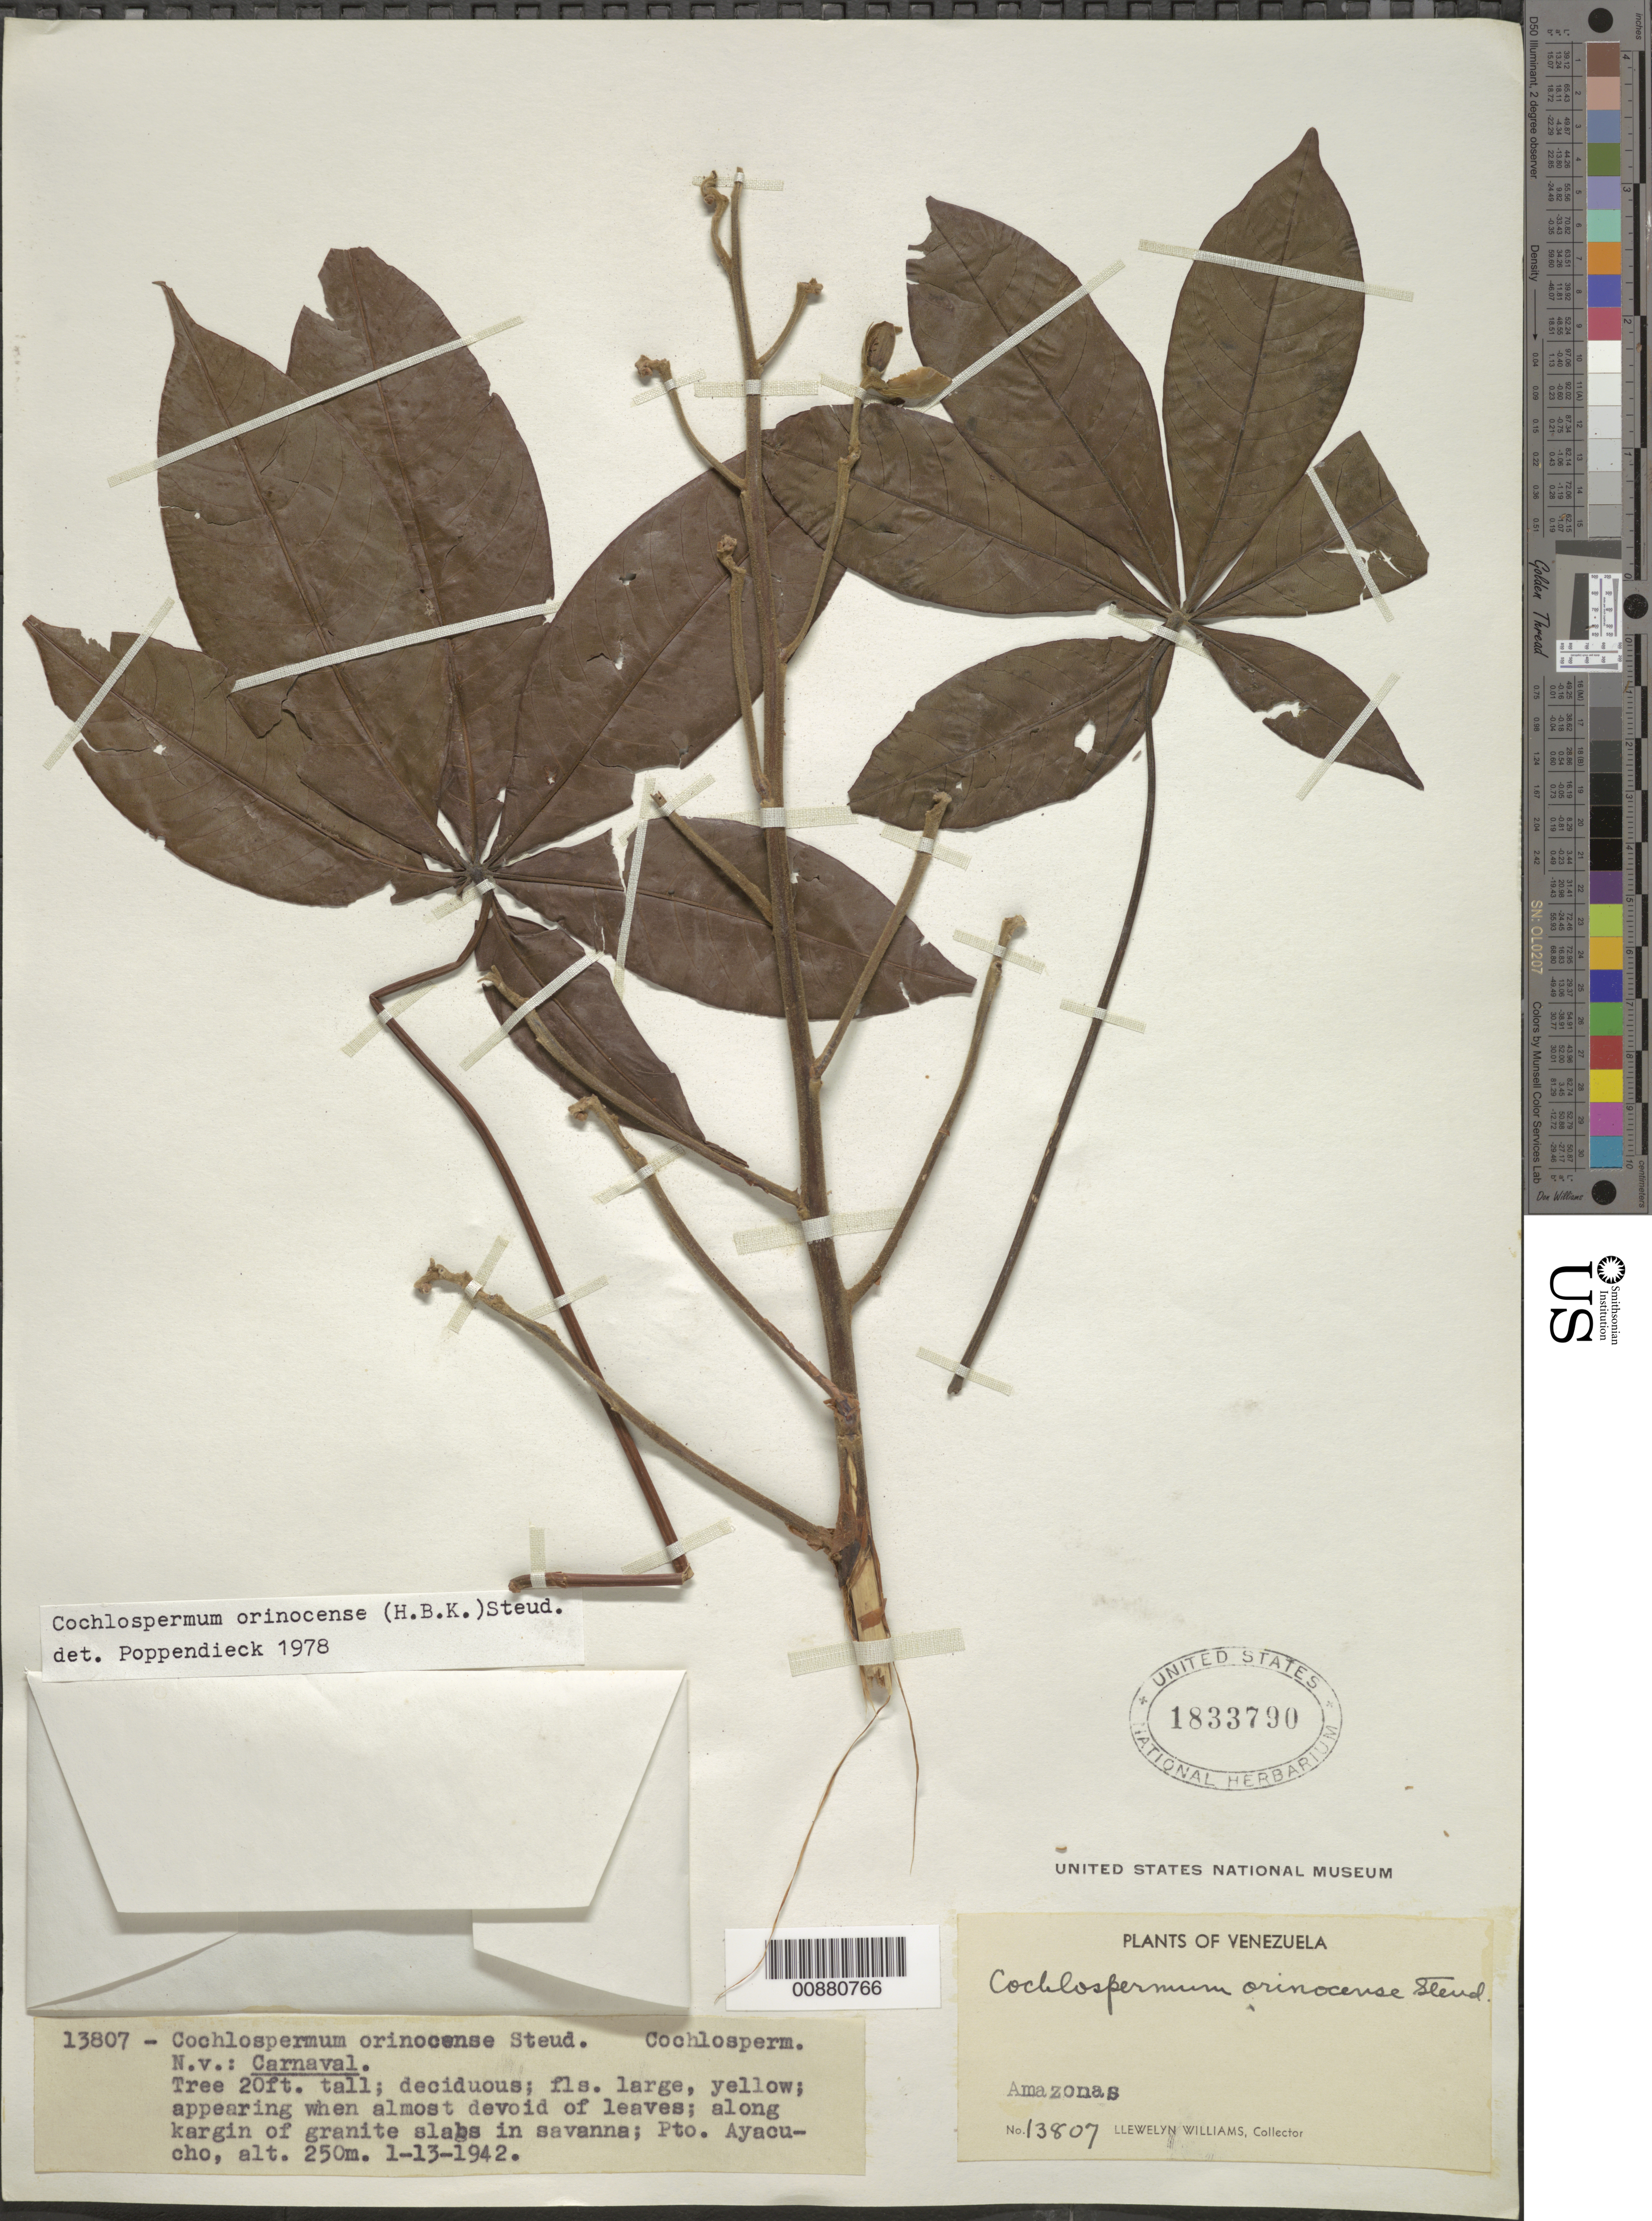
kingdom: Plantae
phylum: Tracheophyta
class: Magnoliopsida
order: Malvales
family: Cochlospermaceae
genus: Cochlospermum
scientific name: Cochlospermum orinocense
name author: (Kunth) Steud.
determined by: Poppendieck, H.-H., (HBG), Institut fur Allgemeine Botanik und Botanischer Garten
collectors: Ll. Williams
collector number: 13807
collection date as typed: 13-Jan-42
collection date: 1942-01-13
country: Venezuela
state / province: Amazonas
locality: Puerto Ayacucho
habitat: Margin of granite slabs in savanna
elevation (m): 250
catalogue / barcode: US 1833790